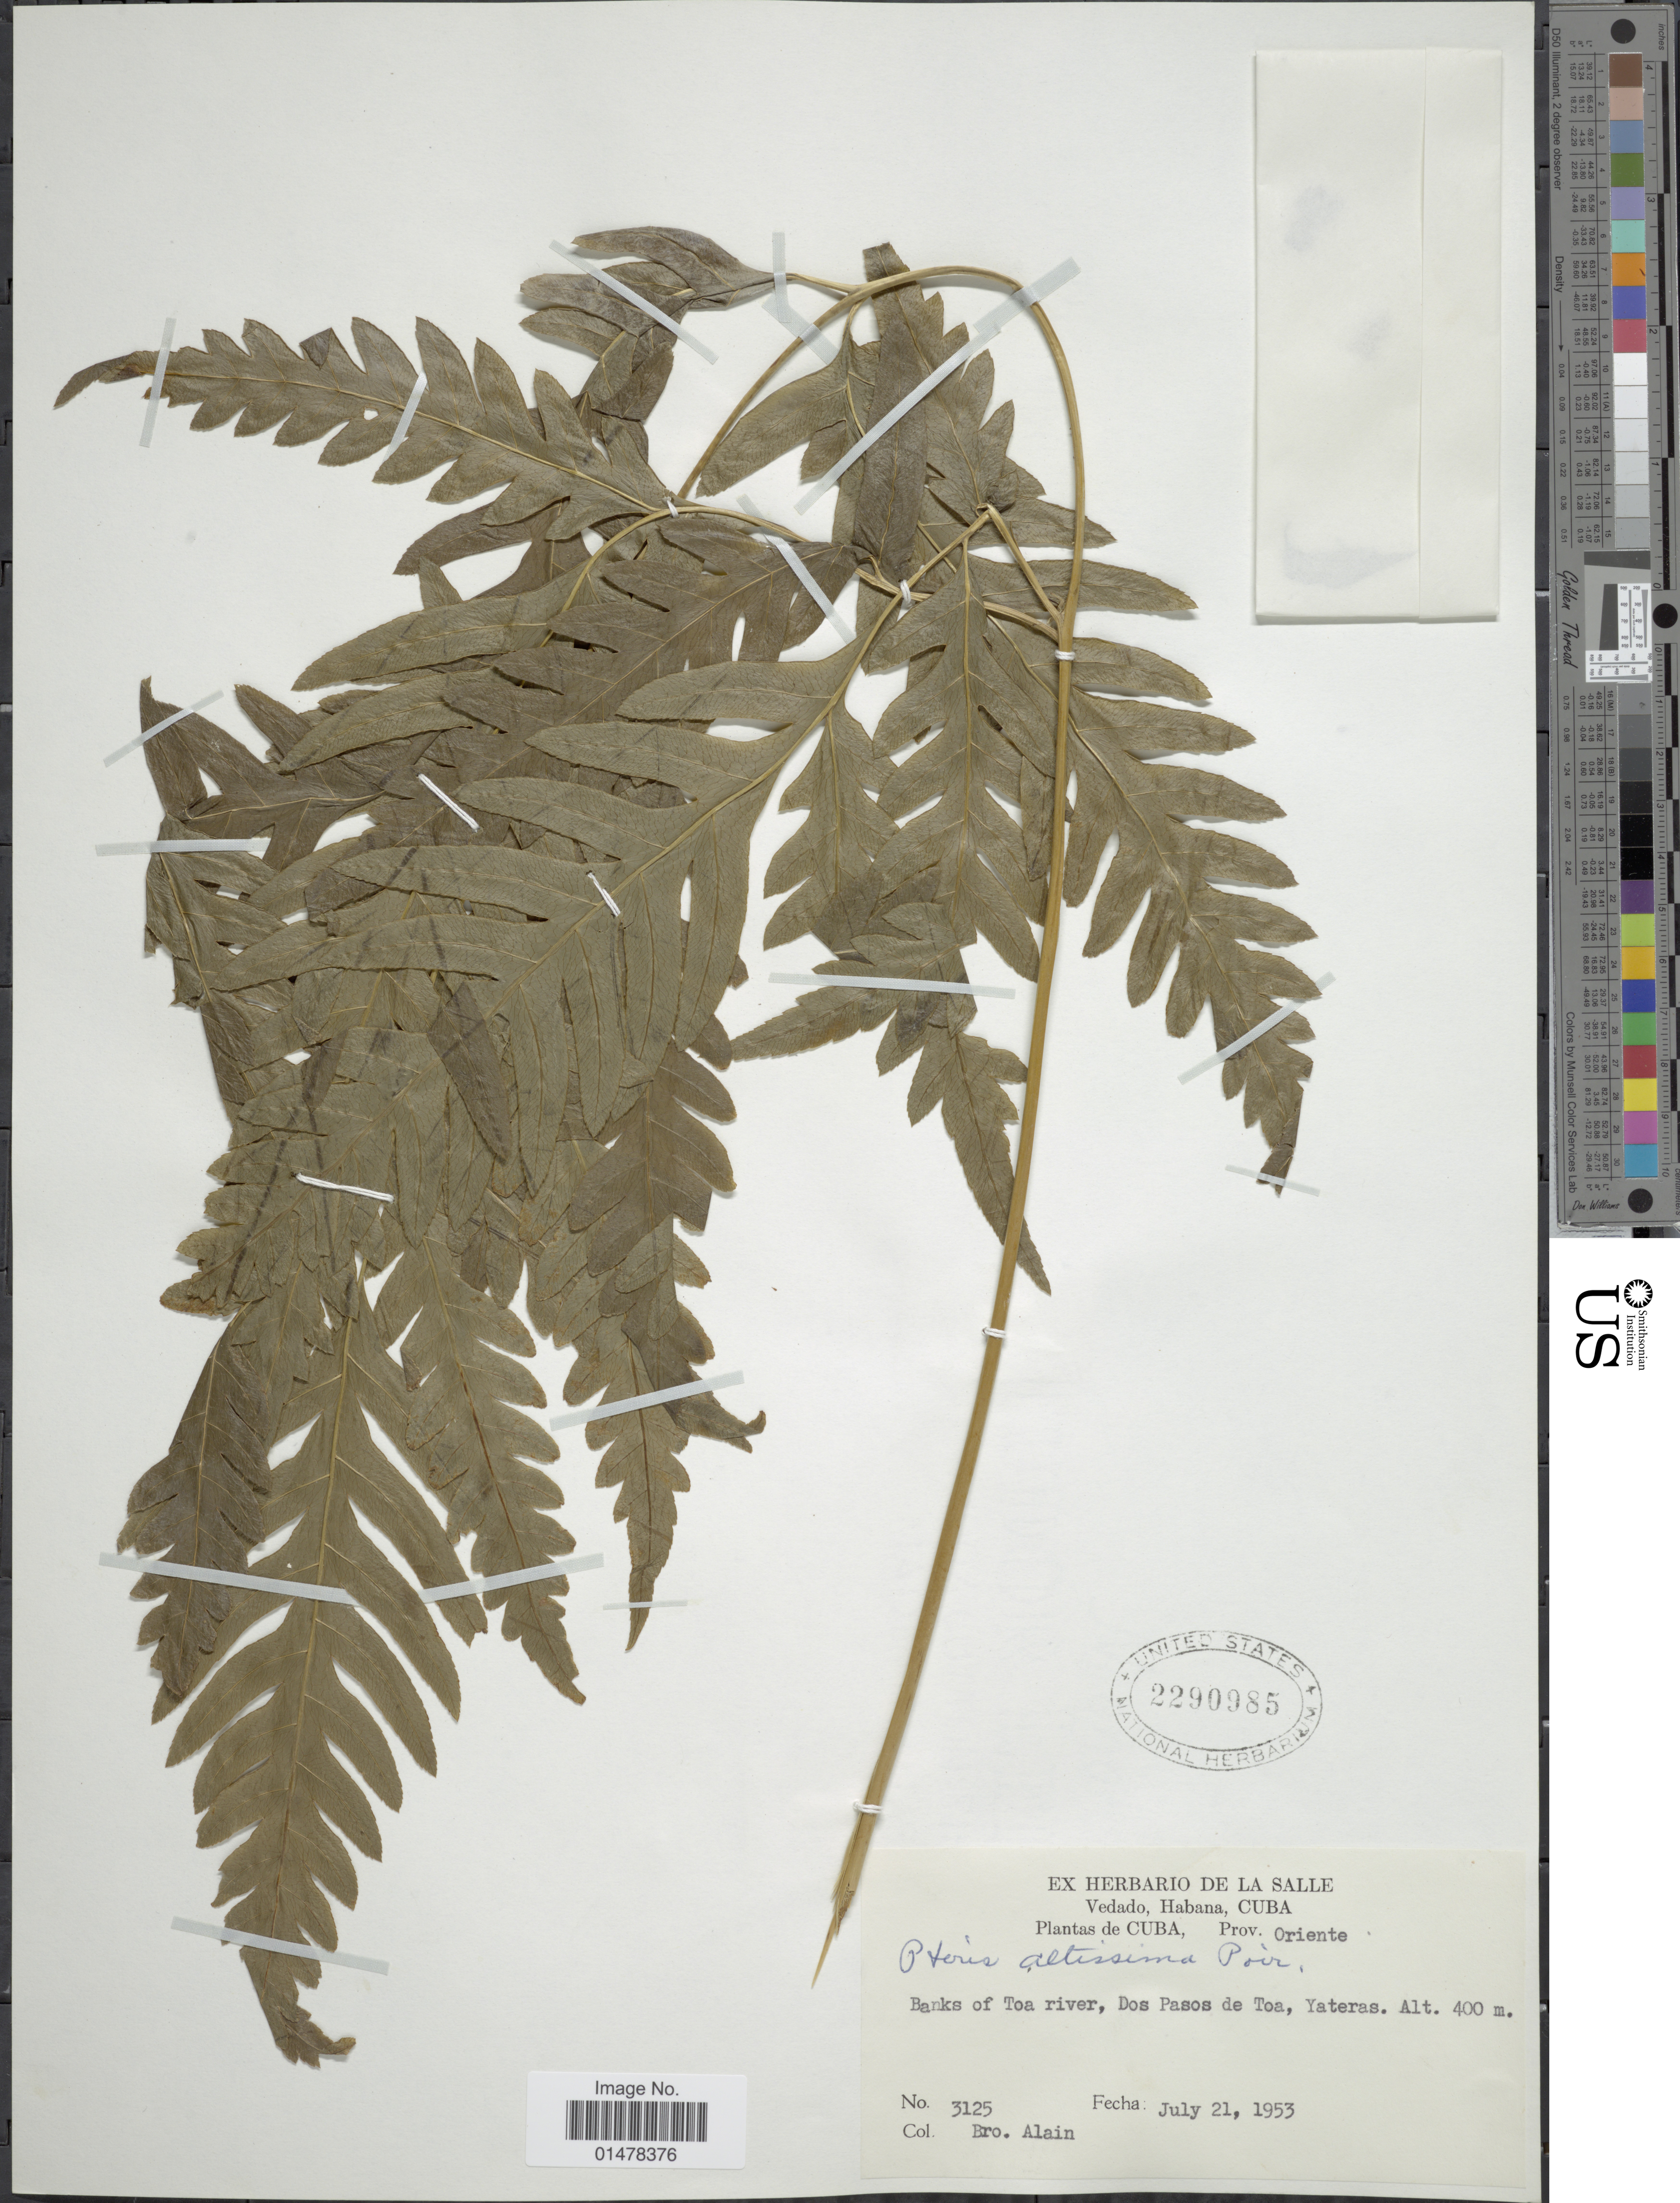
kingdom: Plantae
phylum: Tracheophyta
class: Polypodiopsida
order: Polypodiales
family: Pteridaceae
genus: Pteris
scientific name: Pteris altissima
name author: Poir.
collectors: Bro. Alain - DO NOT USE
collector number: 3125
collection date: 1953-07-21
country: Cuba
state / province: Oriente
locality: Plantas de Cuba, Prov. Oriente, banks of Toa River, Dos Pasos de Toa, Yateras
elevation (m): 400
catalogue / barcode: US 2290985